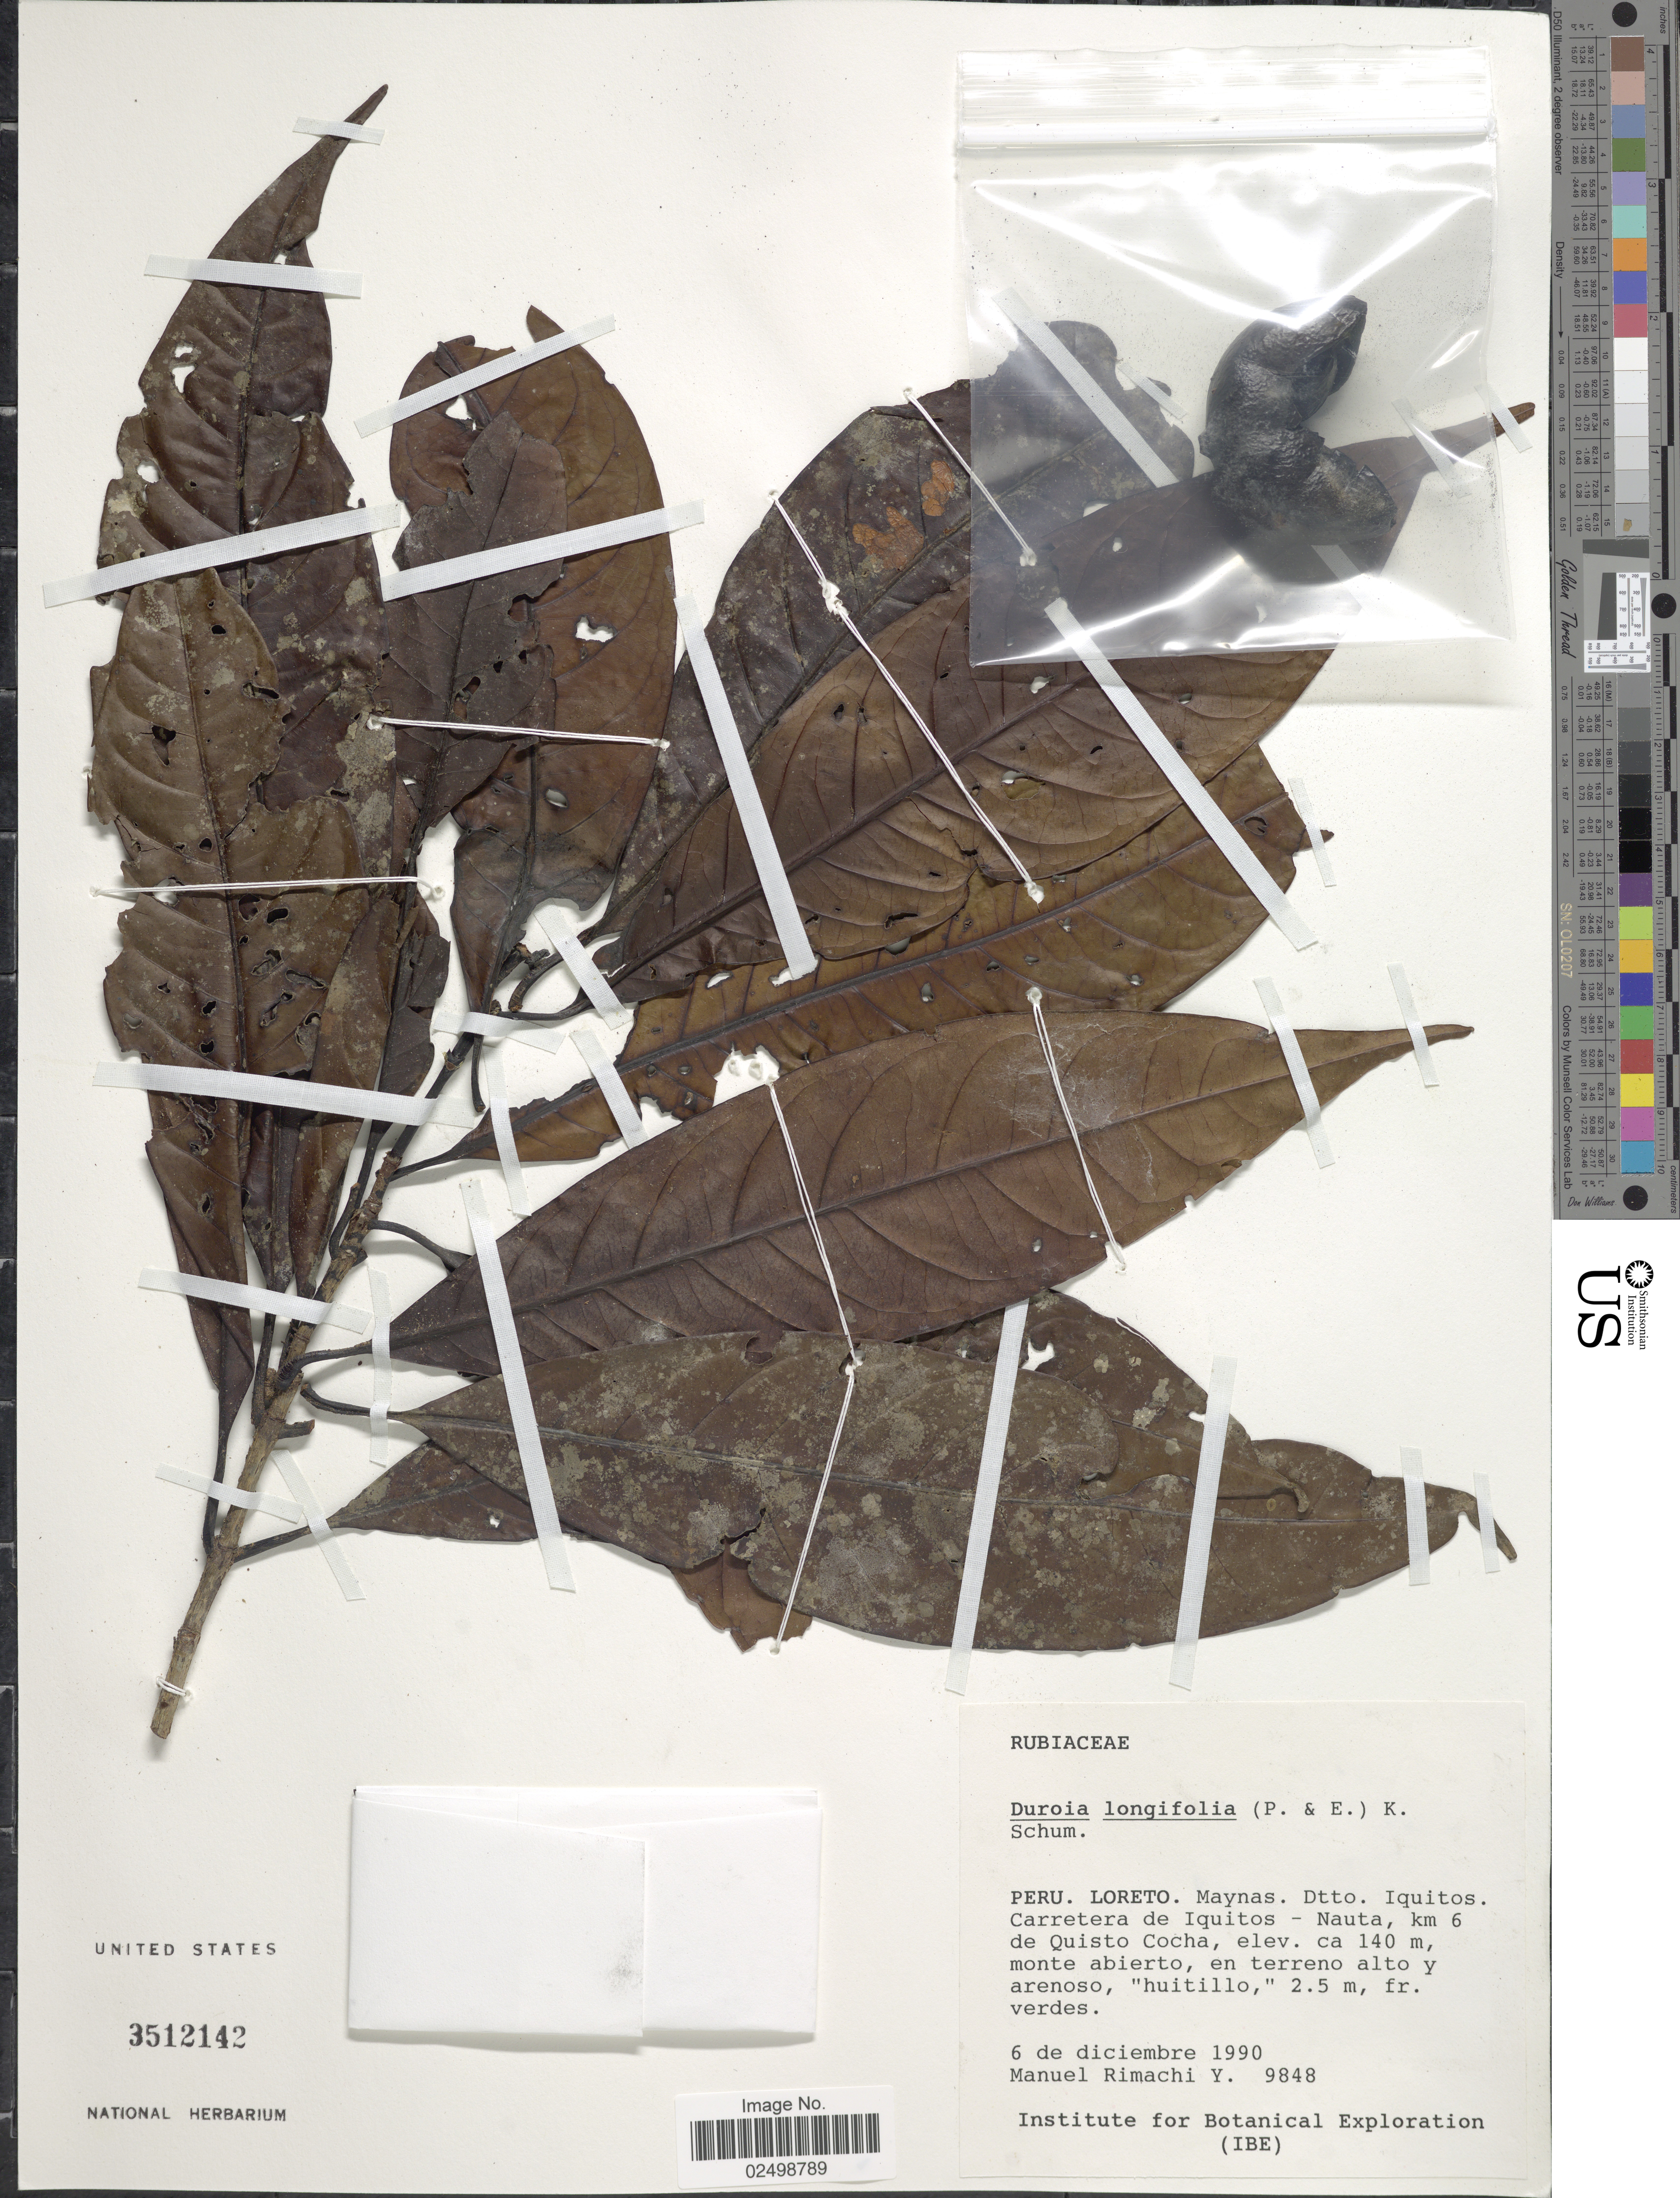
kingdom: Plantae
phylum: Tracheophyta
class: Magnoliopsida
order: Gentianales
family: Rubiaceae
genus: Duroia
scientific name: Duroia longifolia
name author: K. Schum.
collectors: M. Rimachi Y.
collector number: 9848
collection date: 1990-12-06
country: Peru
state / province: Loreto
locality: Maynas Dtto Iquitos. Carretera de Iquitos - Nauta, km 6 de Quisto Cocha, monte abierto, en terreno alto y arenoso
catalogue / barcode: US 3512142